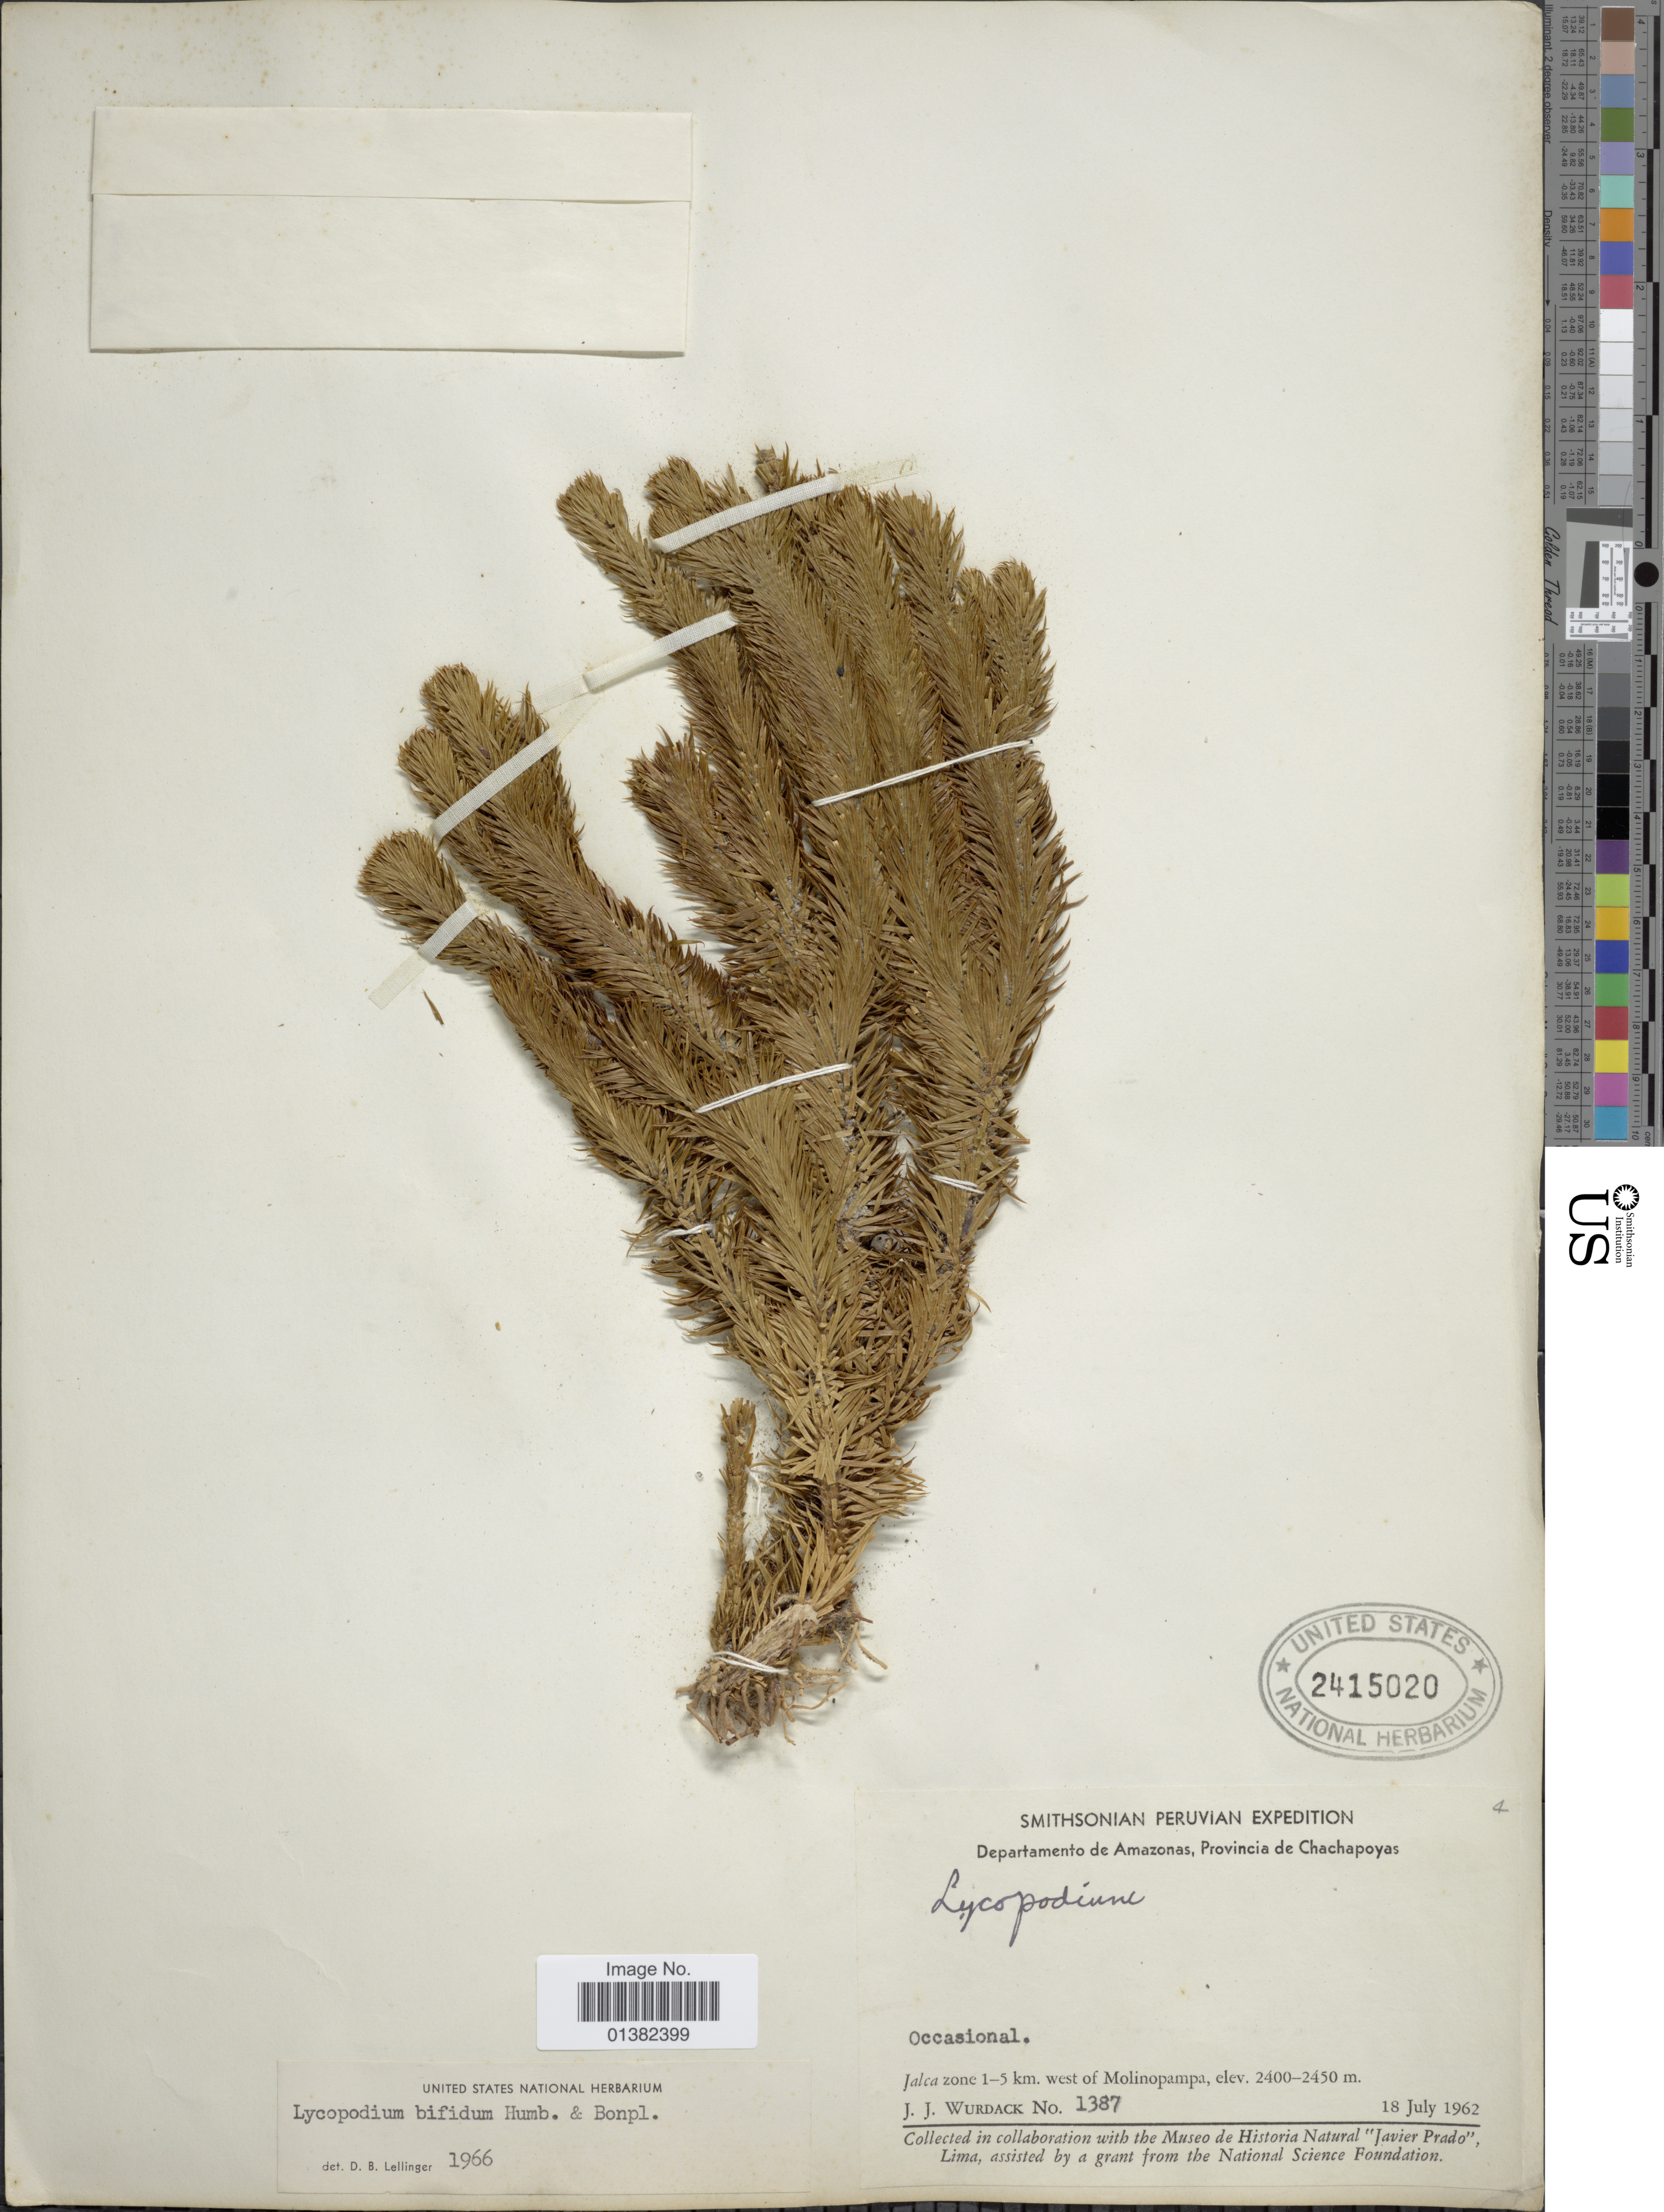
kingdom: Plantae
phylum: Tracheophyta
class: Lycopodiopsida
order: Lycopodiales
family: Lycopodiaceae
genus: Phlegmariurus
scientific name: Phlegmariurus reflexus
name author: (Lam.) B. Øllg.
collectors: J. J. Wurdack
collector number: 1387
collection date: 1962-07-18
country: Peru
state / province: Amazonas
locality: Provincia de Chachapoyas, Jalca zone 1-5 km. west of Molinopampa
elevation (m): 2400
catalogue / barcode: US 2415020